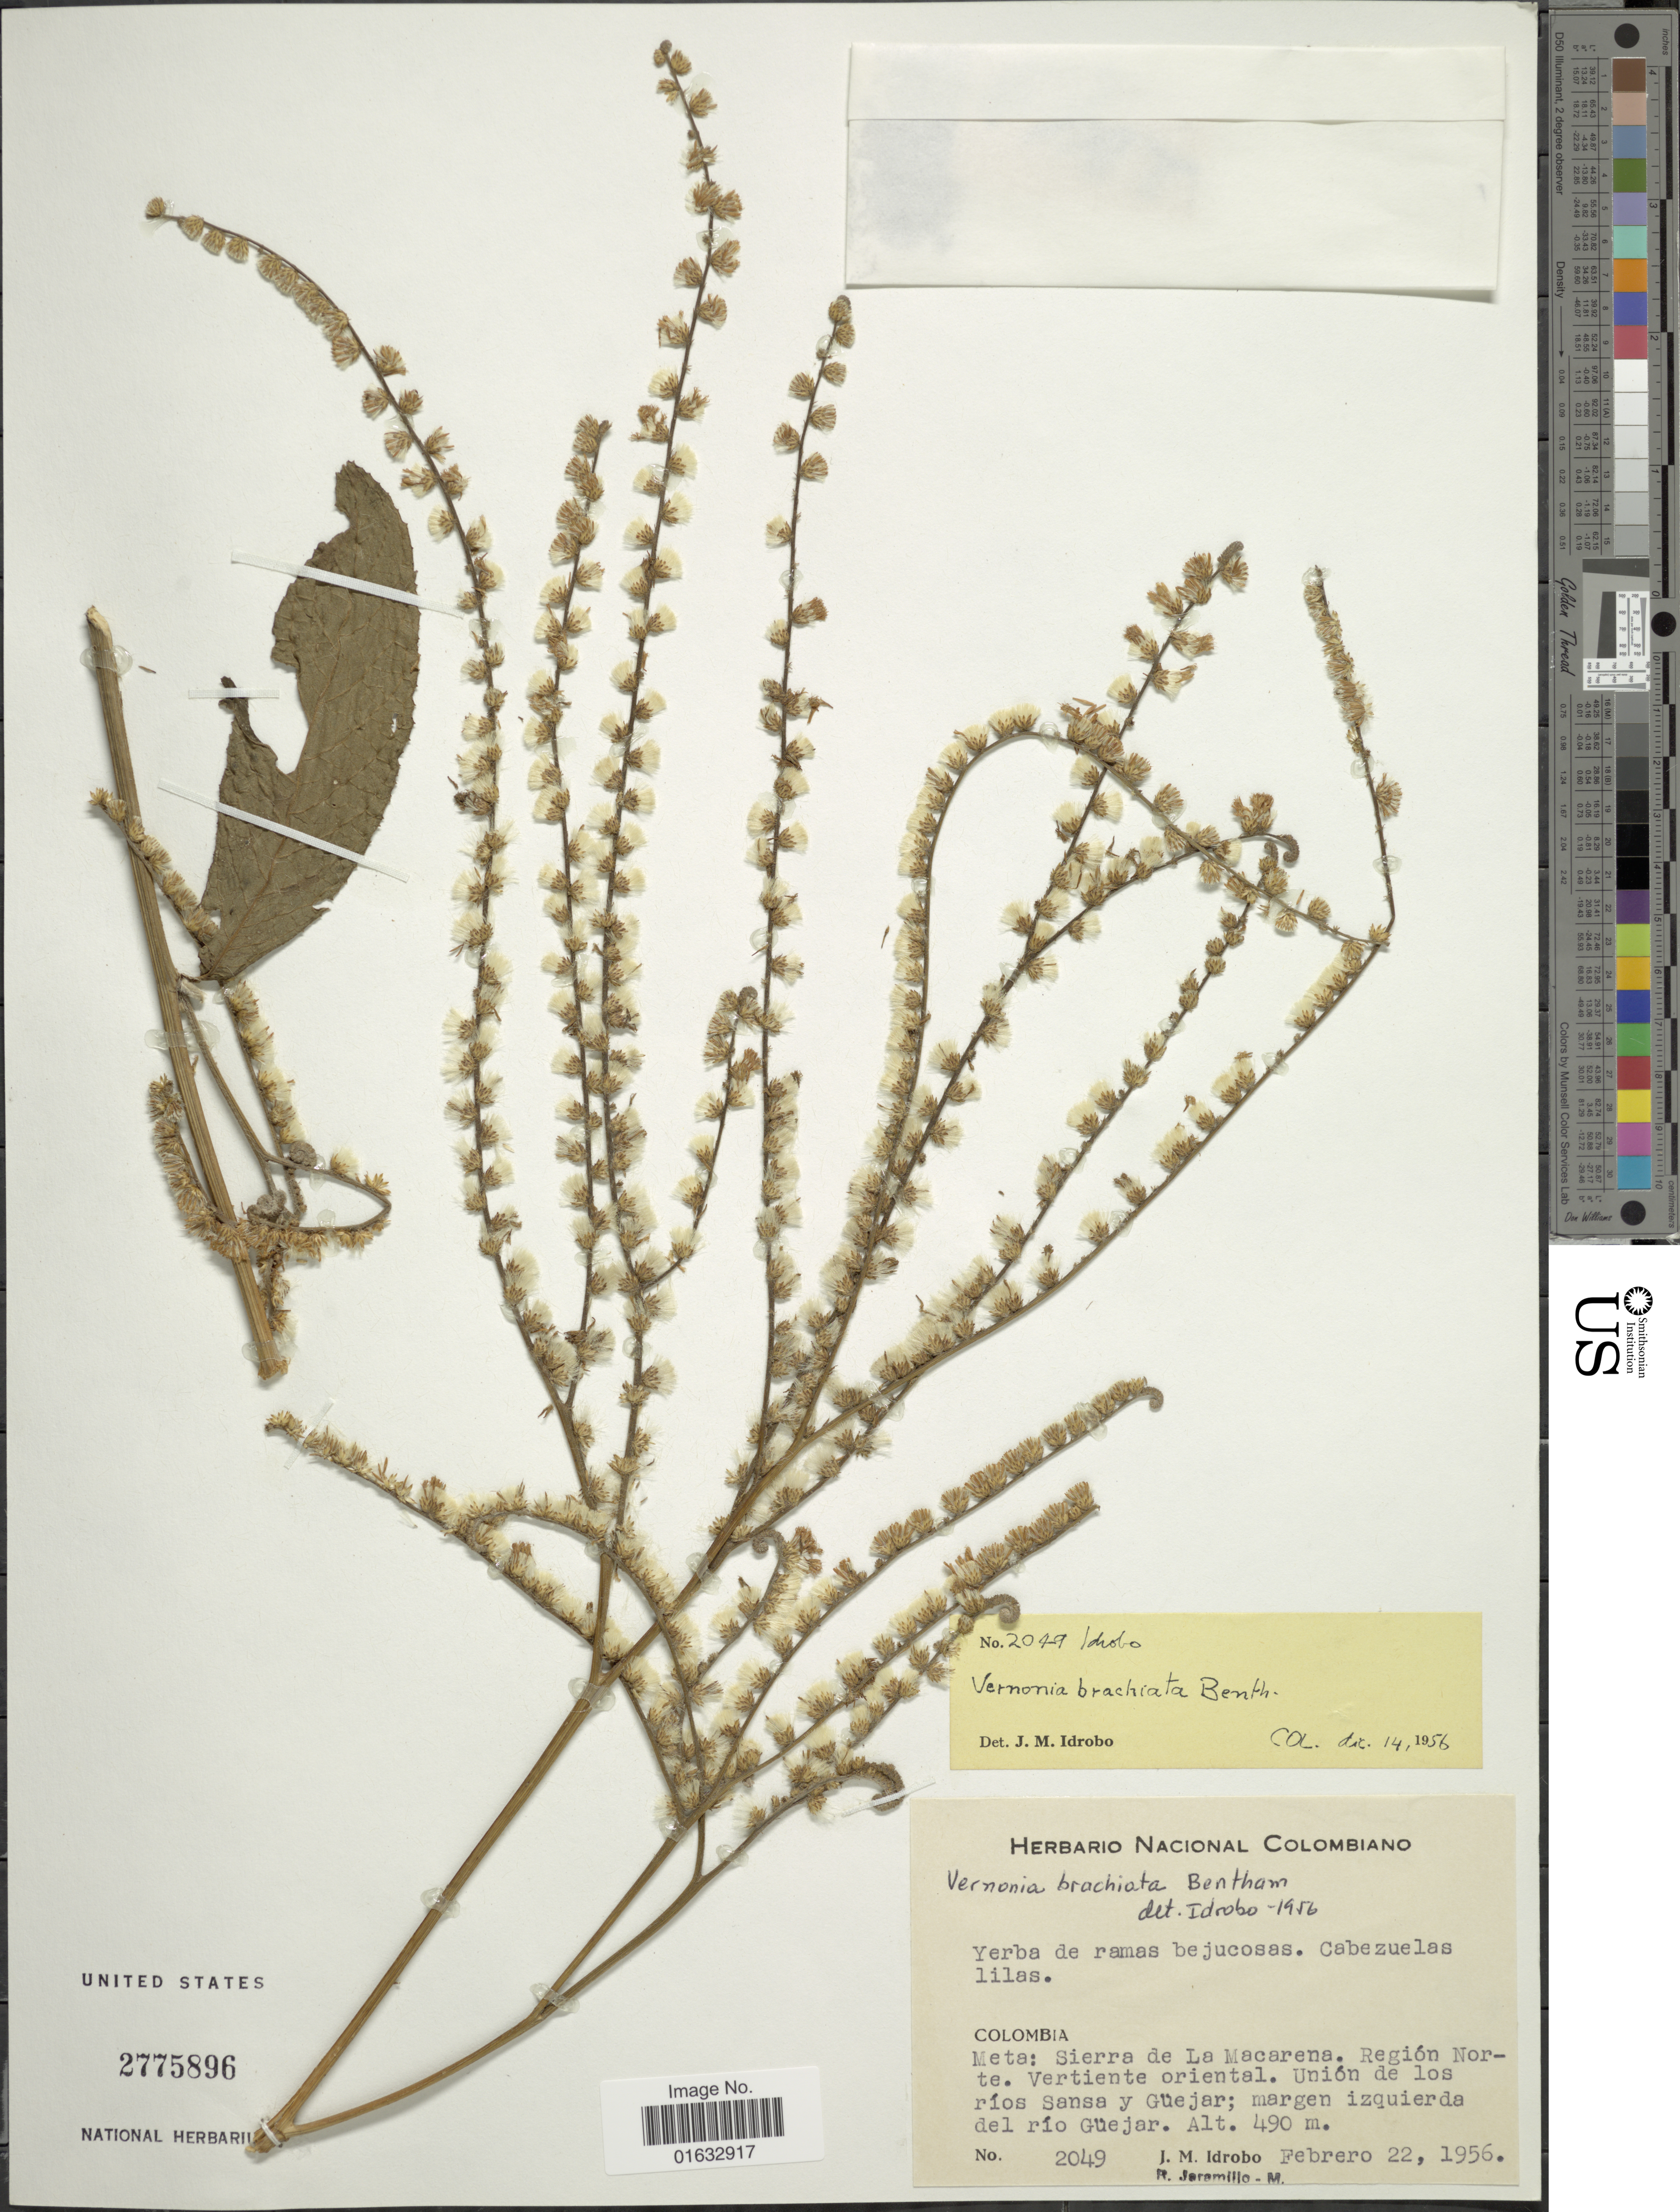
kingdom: Plantae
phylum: Tracheophyta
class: Magnoliopsida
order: Asterales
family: Asteraceae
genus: Eirmocephala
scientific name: Eirmocephala brachiata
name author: (Benth.) H. Rob.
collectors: J. M. Idrobo & R. Jaramillo M.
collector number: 2049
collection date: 1956-02-22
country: Colombia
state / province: Meta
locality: Sierra de La Macarena. Region Norte Vertiente oriental. Union de los rios Sansa y Guejar; margen izquierda del rio Guejar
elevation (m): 490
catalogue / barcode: US 2775896